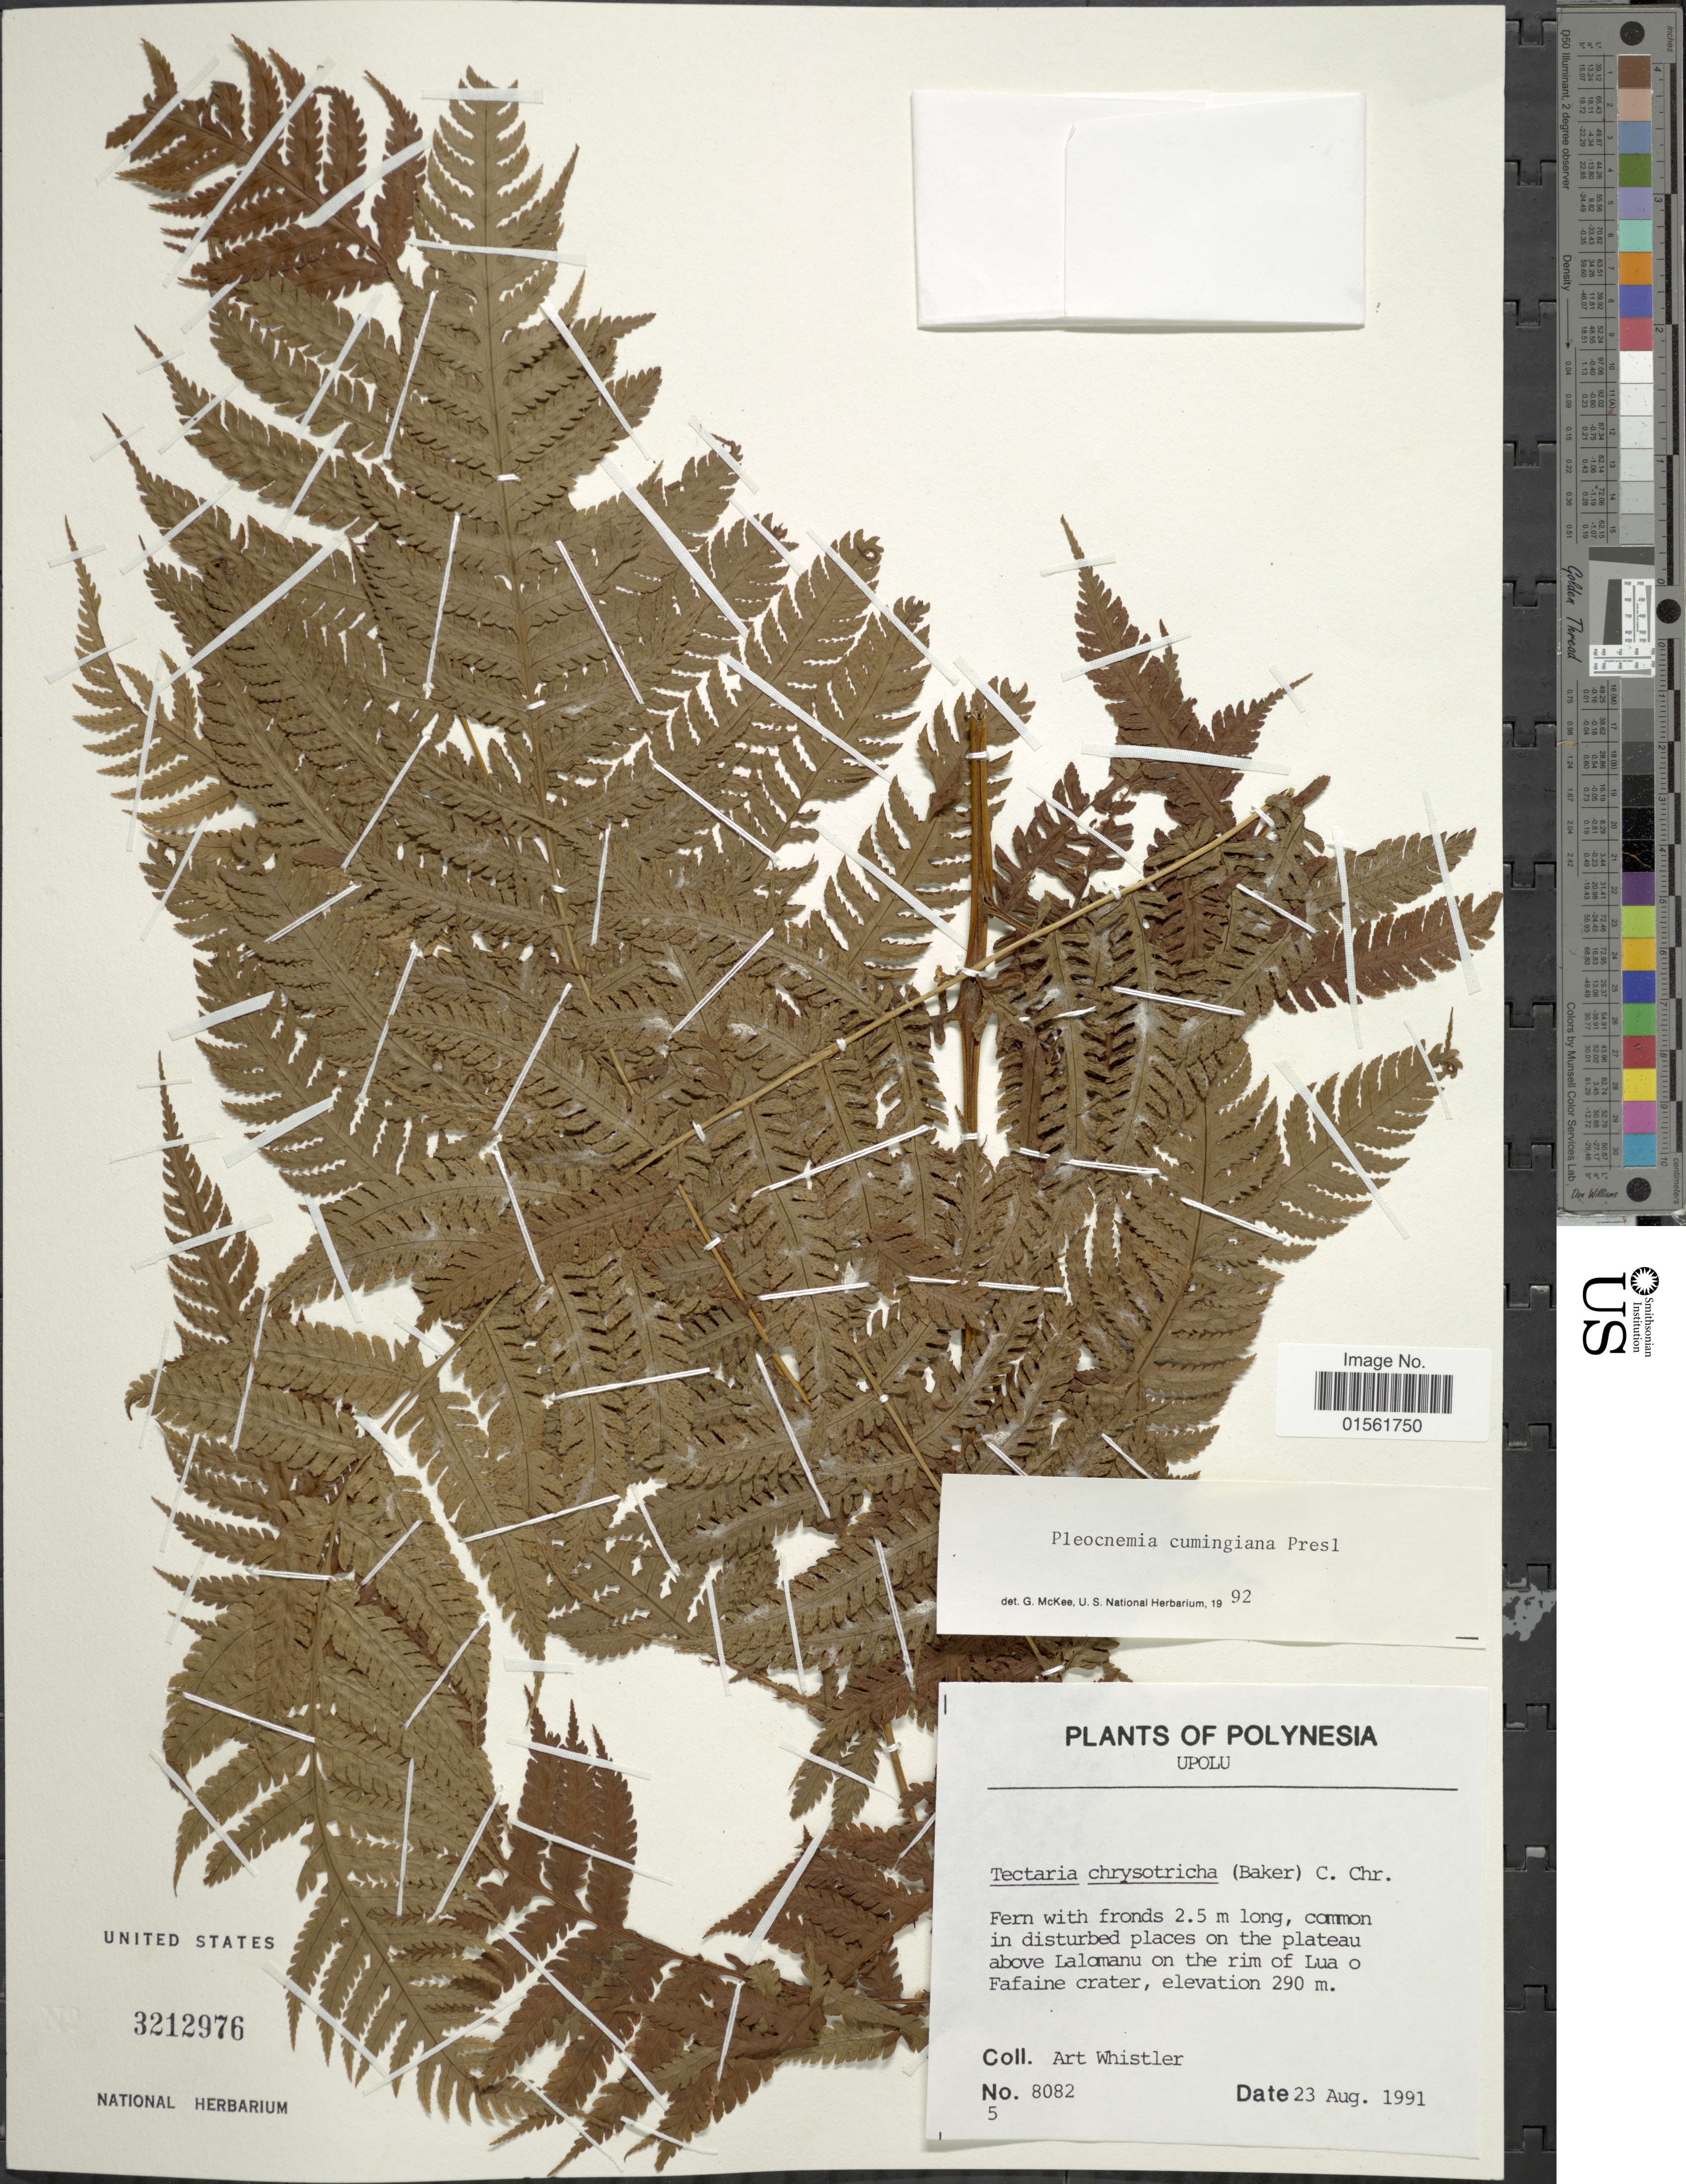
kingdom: Plantae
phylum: Tracheophyta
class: Polypodiopsida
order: Polypodiales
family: Dryopteridaceae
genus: Pleocnemia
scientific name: Pleocnemia cumingiana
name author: C. Presl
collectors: A. Whistler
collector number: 8082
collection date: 1991-08-23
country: Samoa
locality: Polynesia. Upolu. On the plateau above Lalomanu on the rim of Lua o Fafaine crater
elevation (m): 290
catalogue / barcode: US 3212976